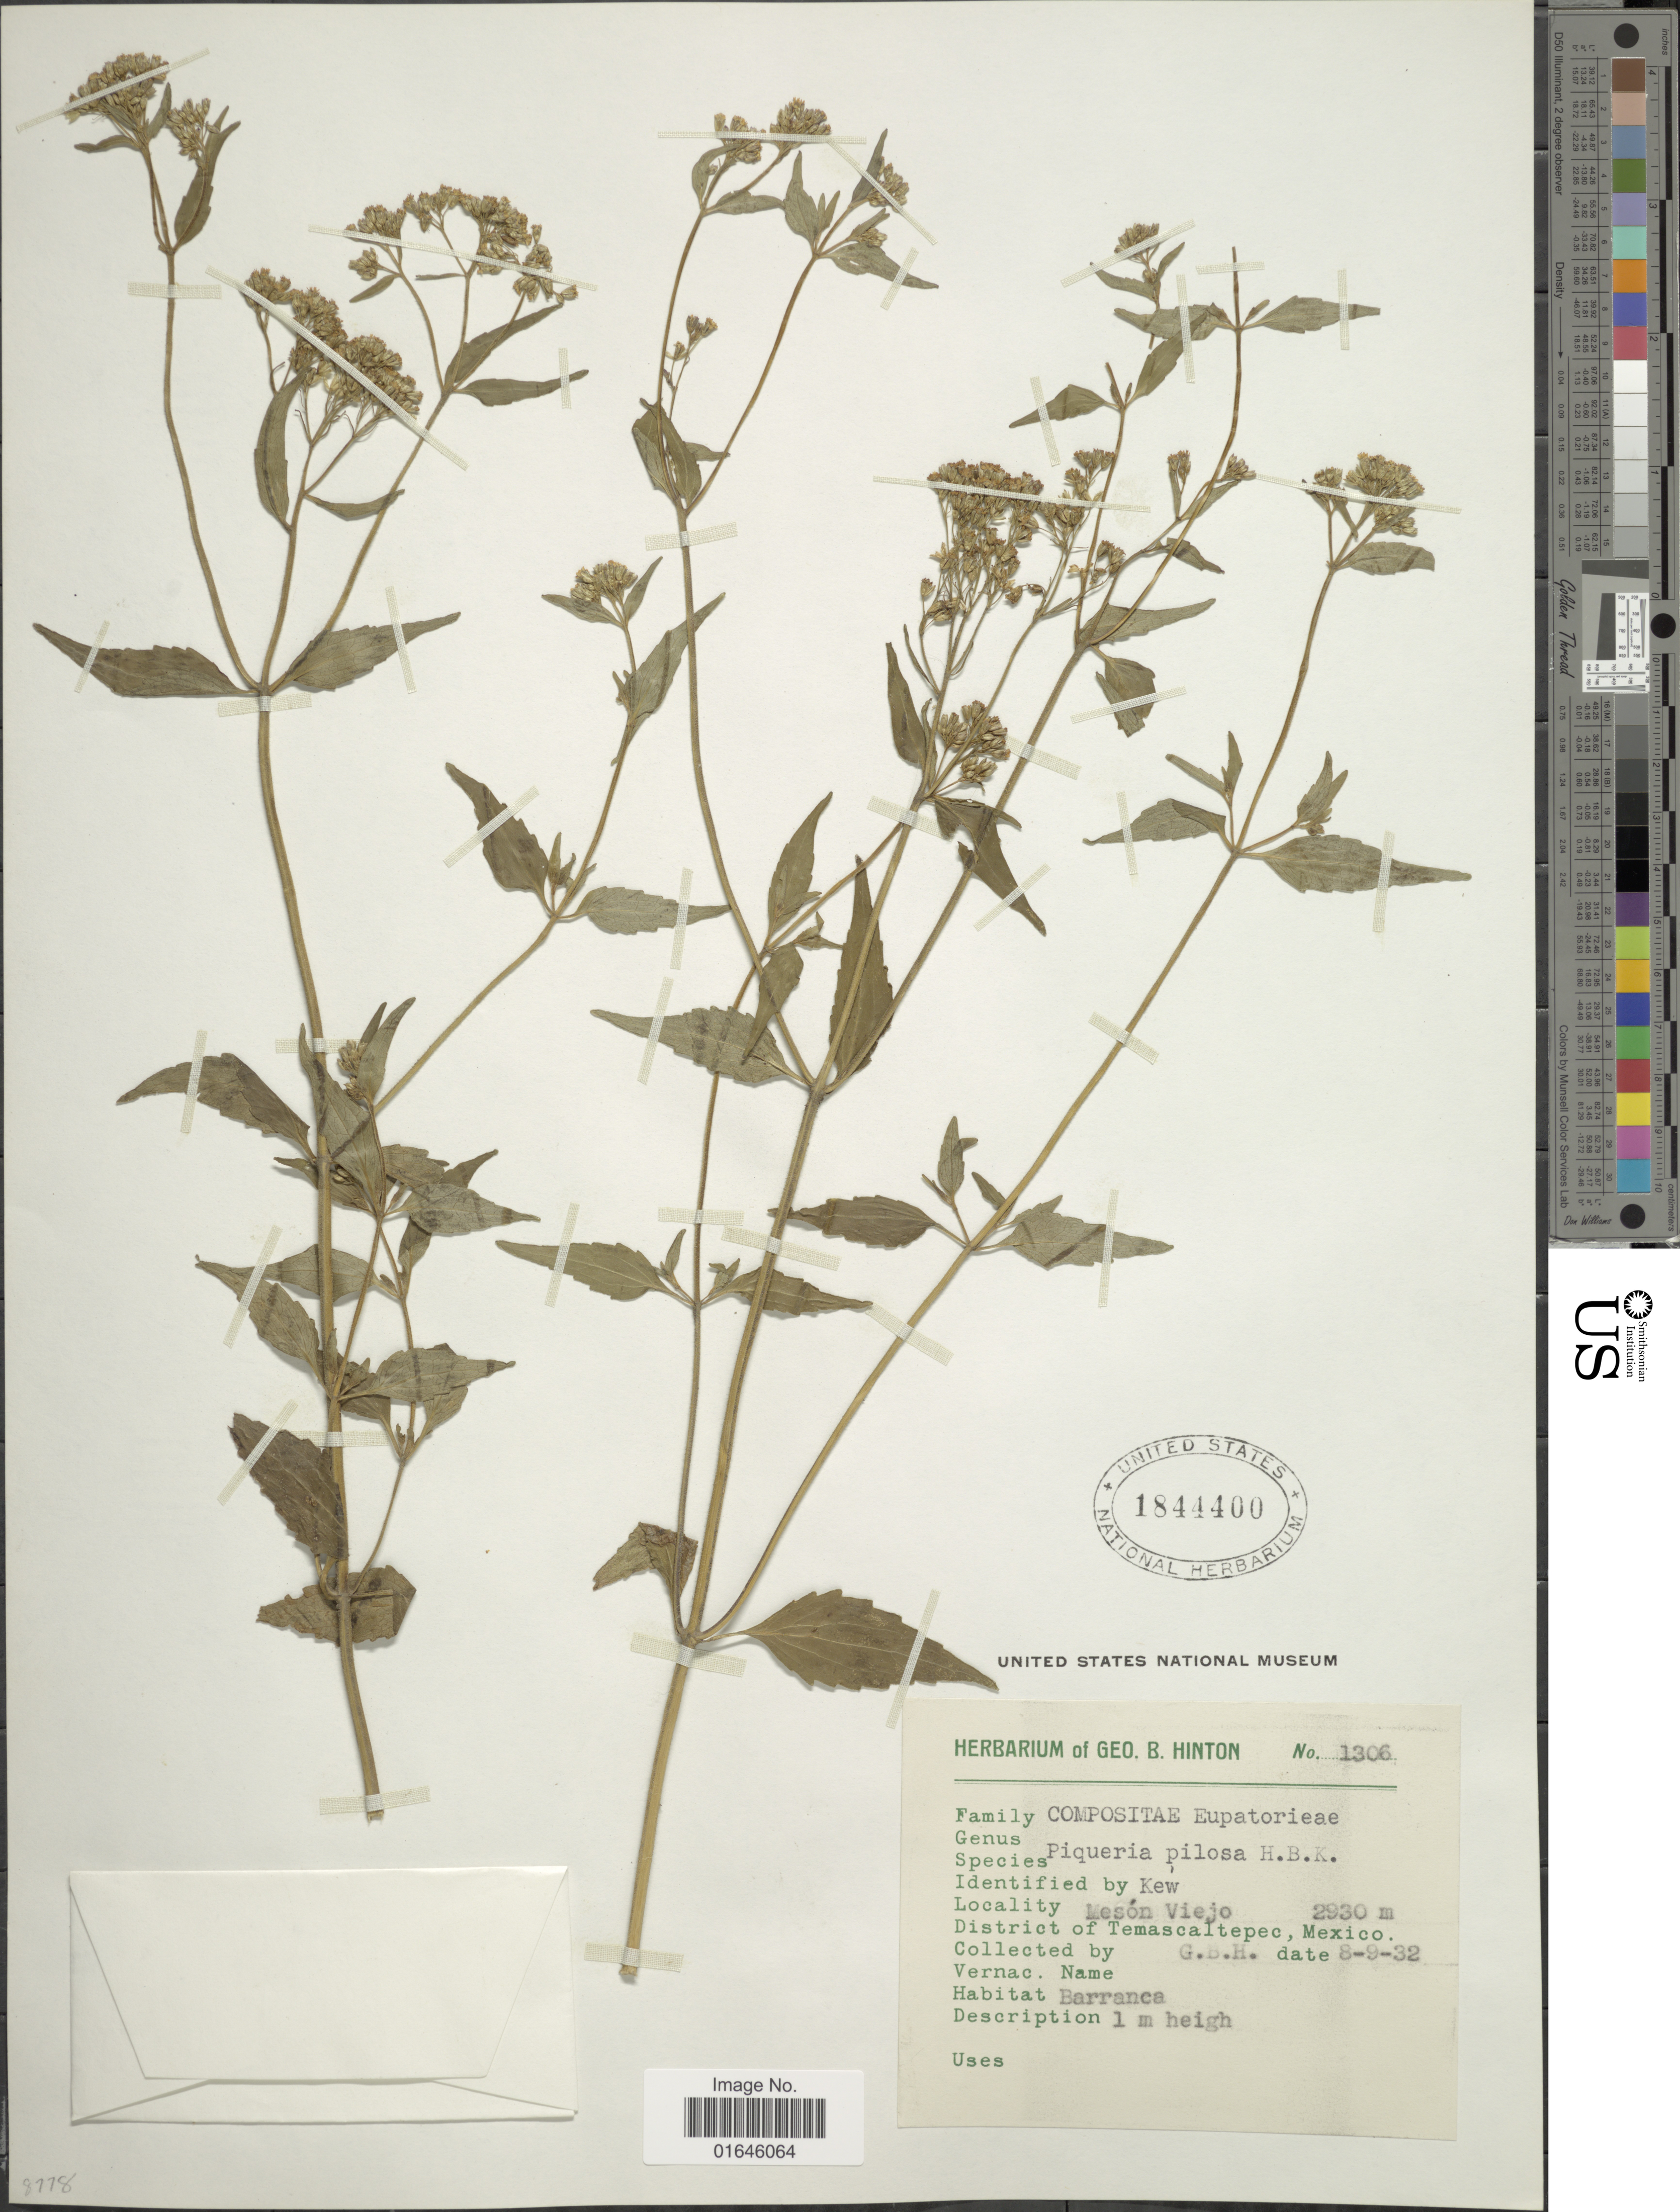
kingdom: Plantae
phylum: Tracheophyta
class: Magnoliopsida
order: Asterales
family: Asteraceae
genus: Piqueria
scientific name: Piqueria pilosa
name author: Kunth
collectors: G. B. Hinton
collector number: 1306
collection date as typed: Transcribed d/m/y: 9/8/32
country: Mexico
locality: Meson, Viejo, Temascaltepec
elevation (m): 2930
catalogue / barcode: US 1844400